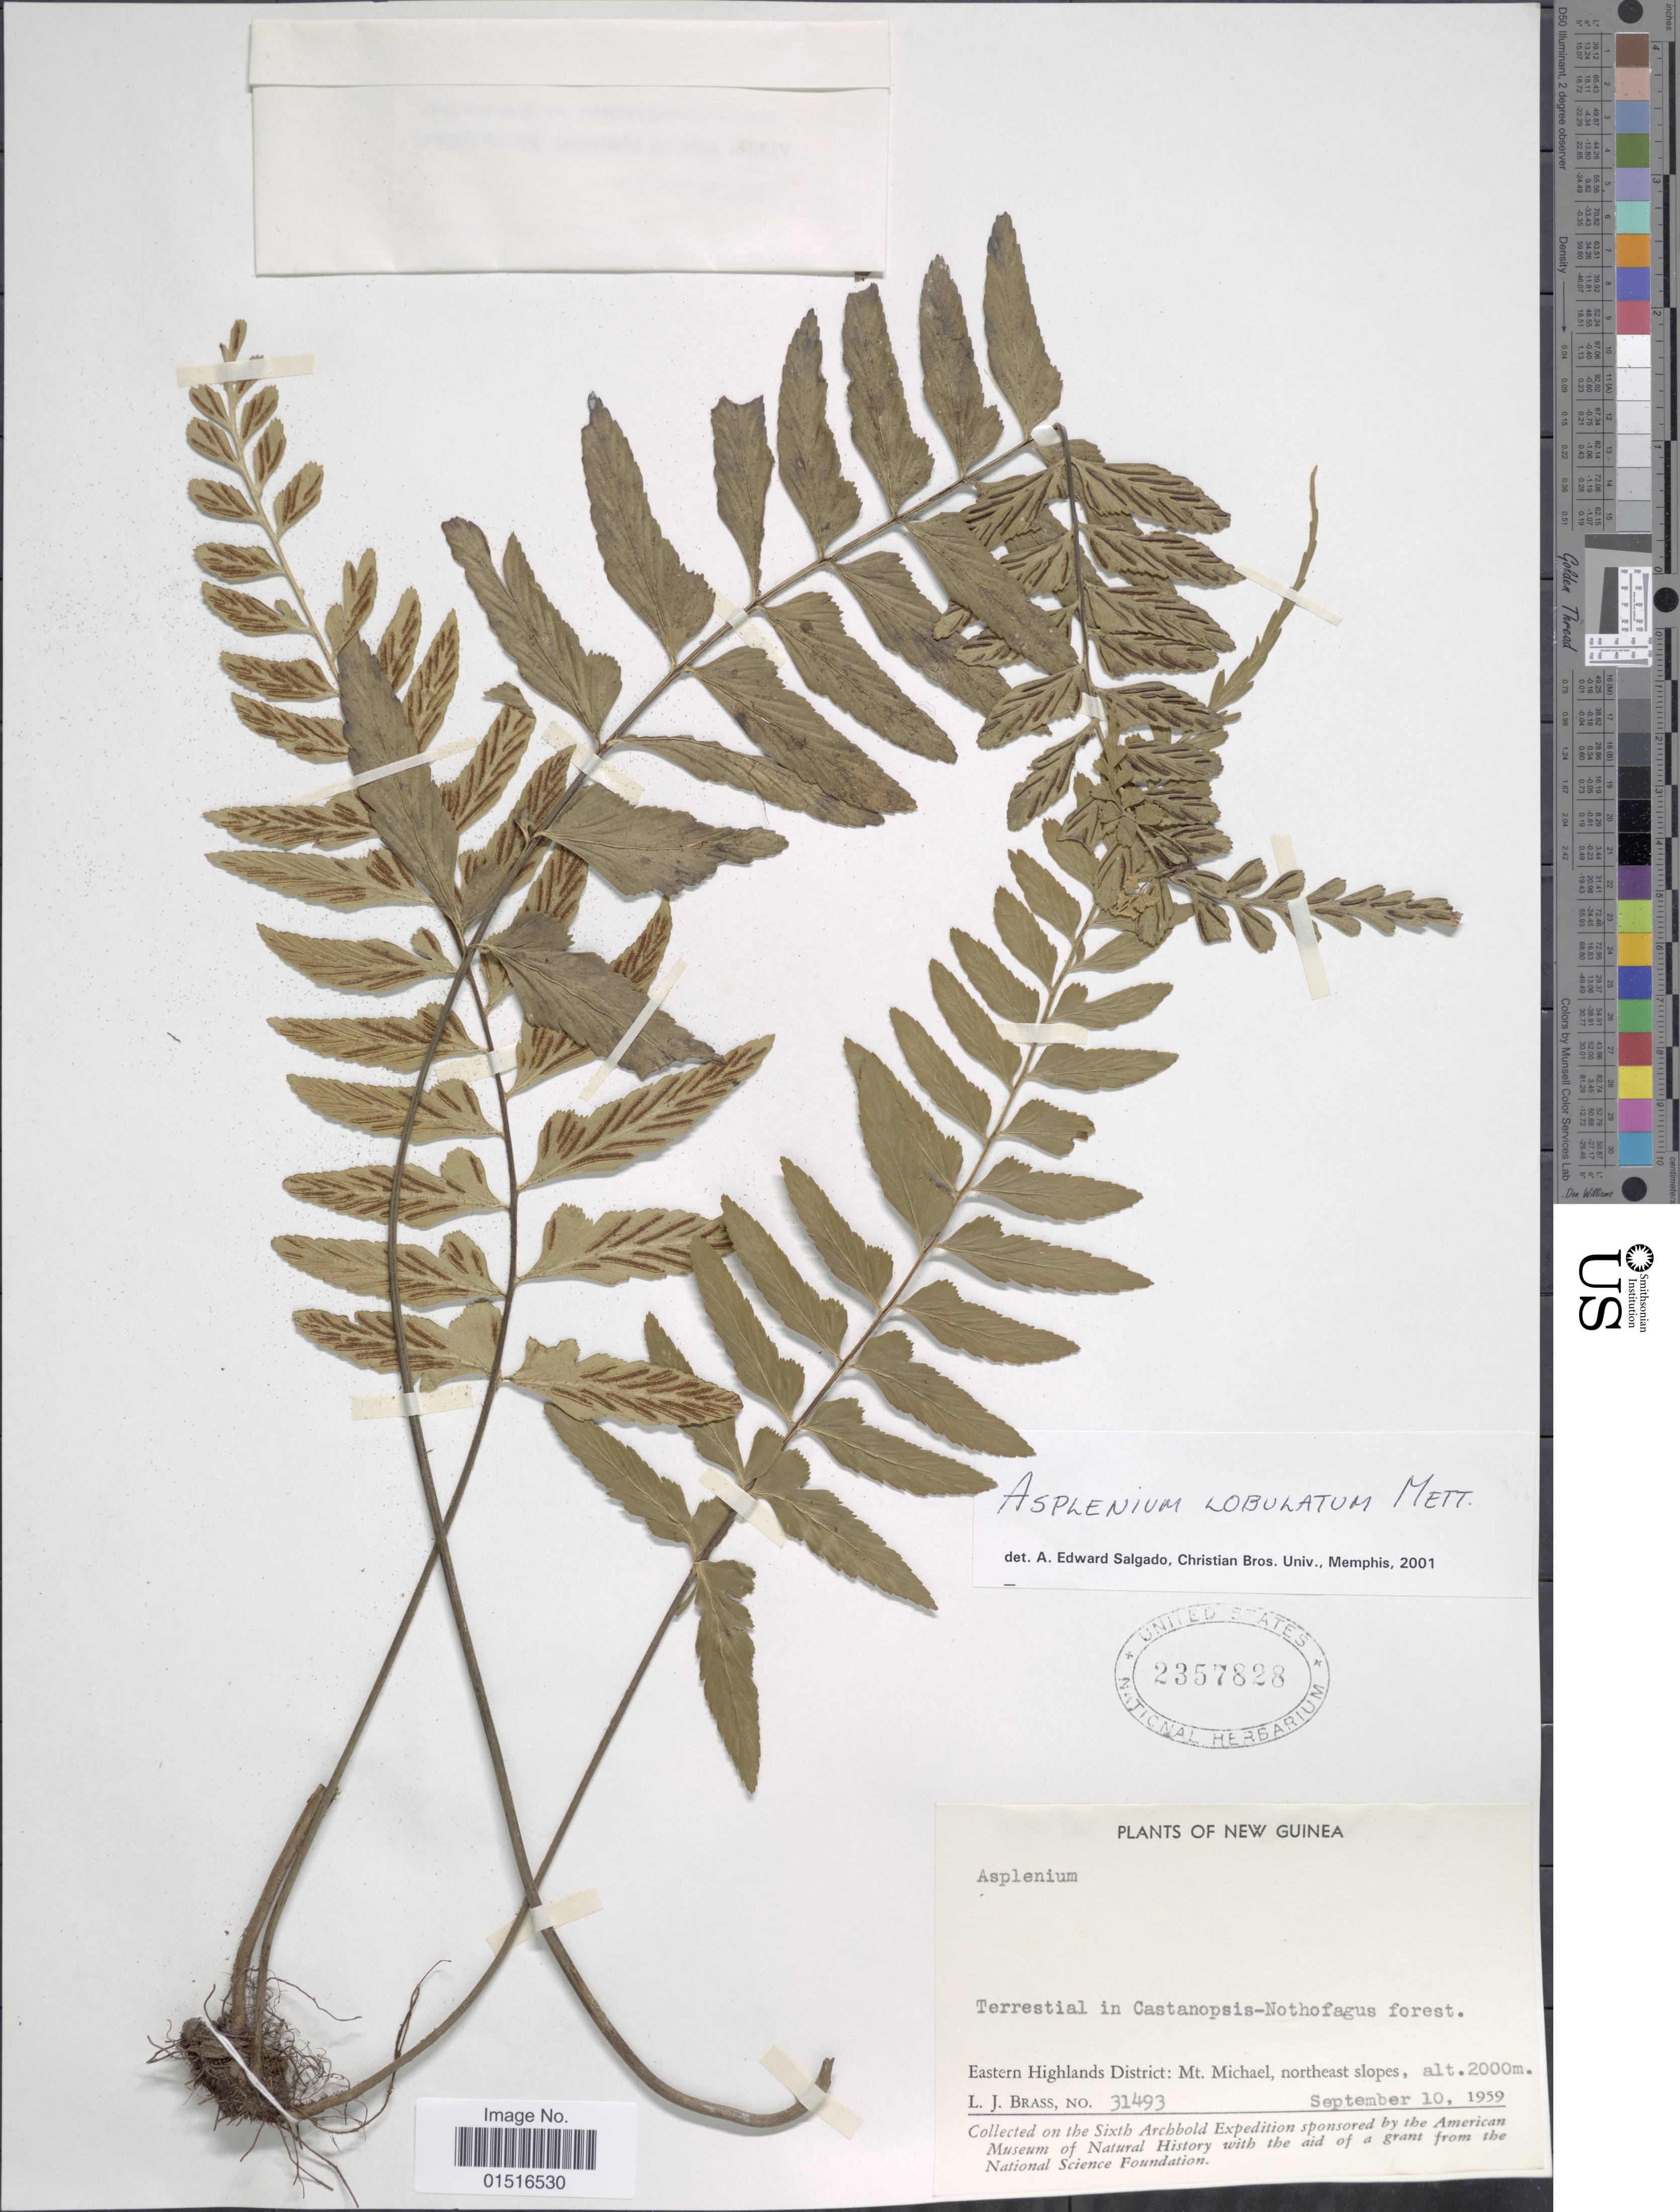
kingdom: Plantae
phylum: Tracheophyta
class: Polypodiopsida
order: Polypodiales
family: Aspleniaceae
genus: Asplenium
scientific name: Asplenium lobulatum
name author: Mett.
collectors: L. J. Brass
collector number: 31493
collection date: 1959-09-10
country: Papua New Guinea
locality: New Guinea, Eastern Highlands District: Mt. Michael, northeast slopes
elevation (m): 2000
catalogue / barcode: US 2357828